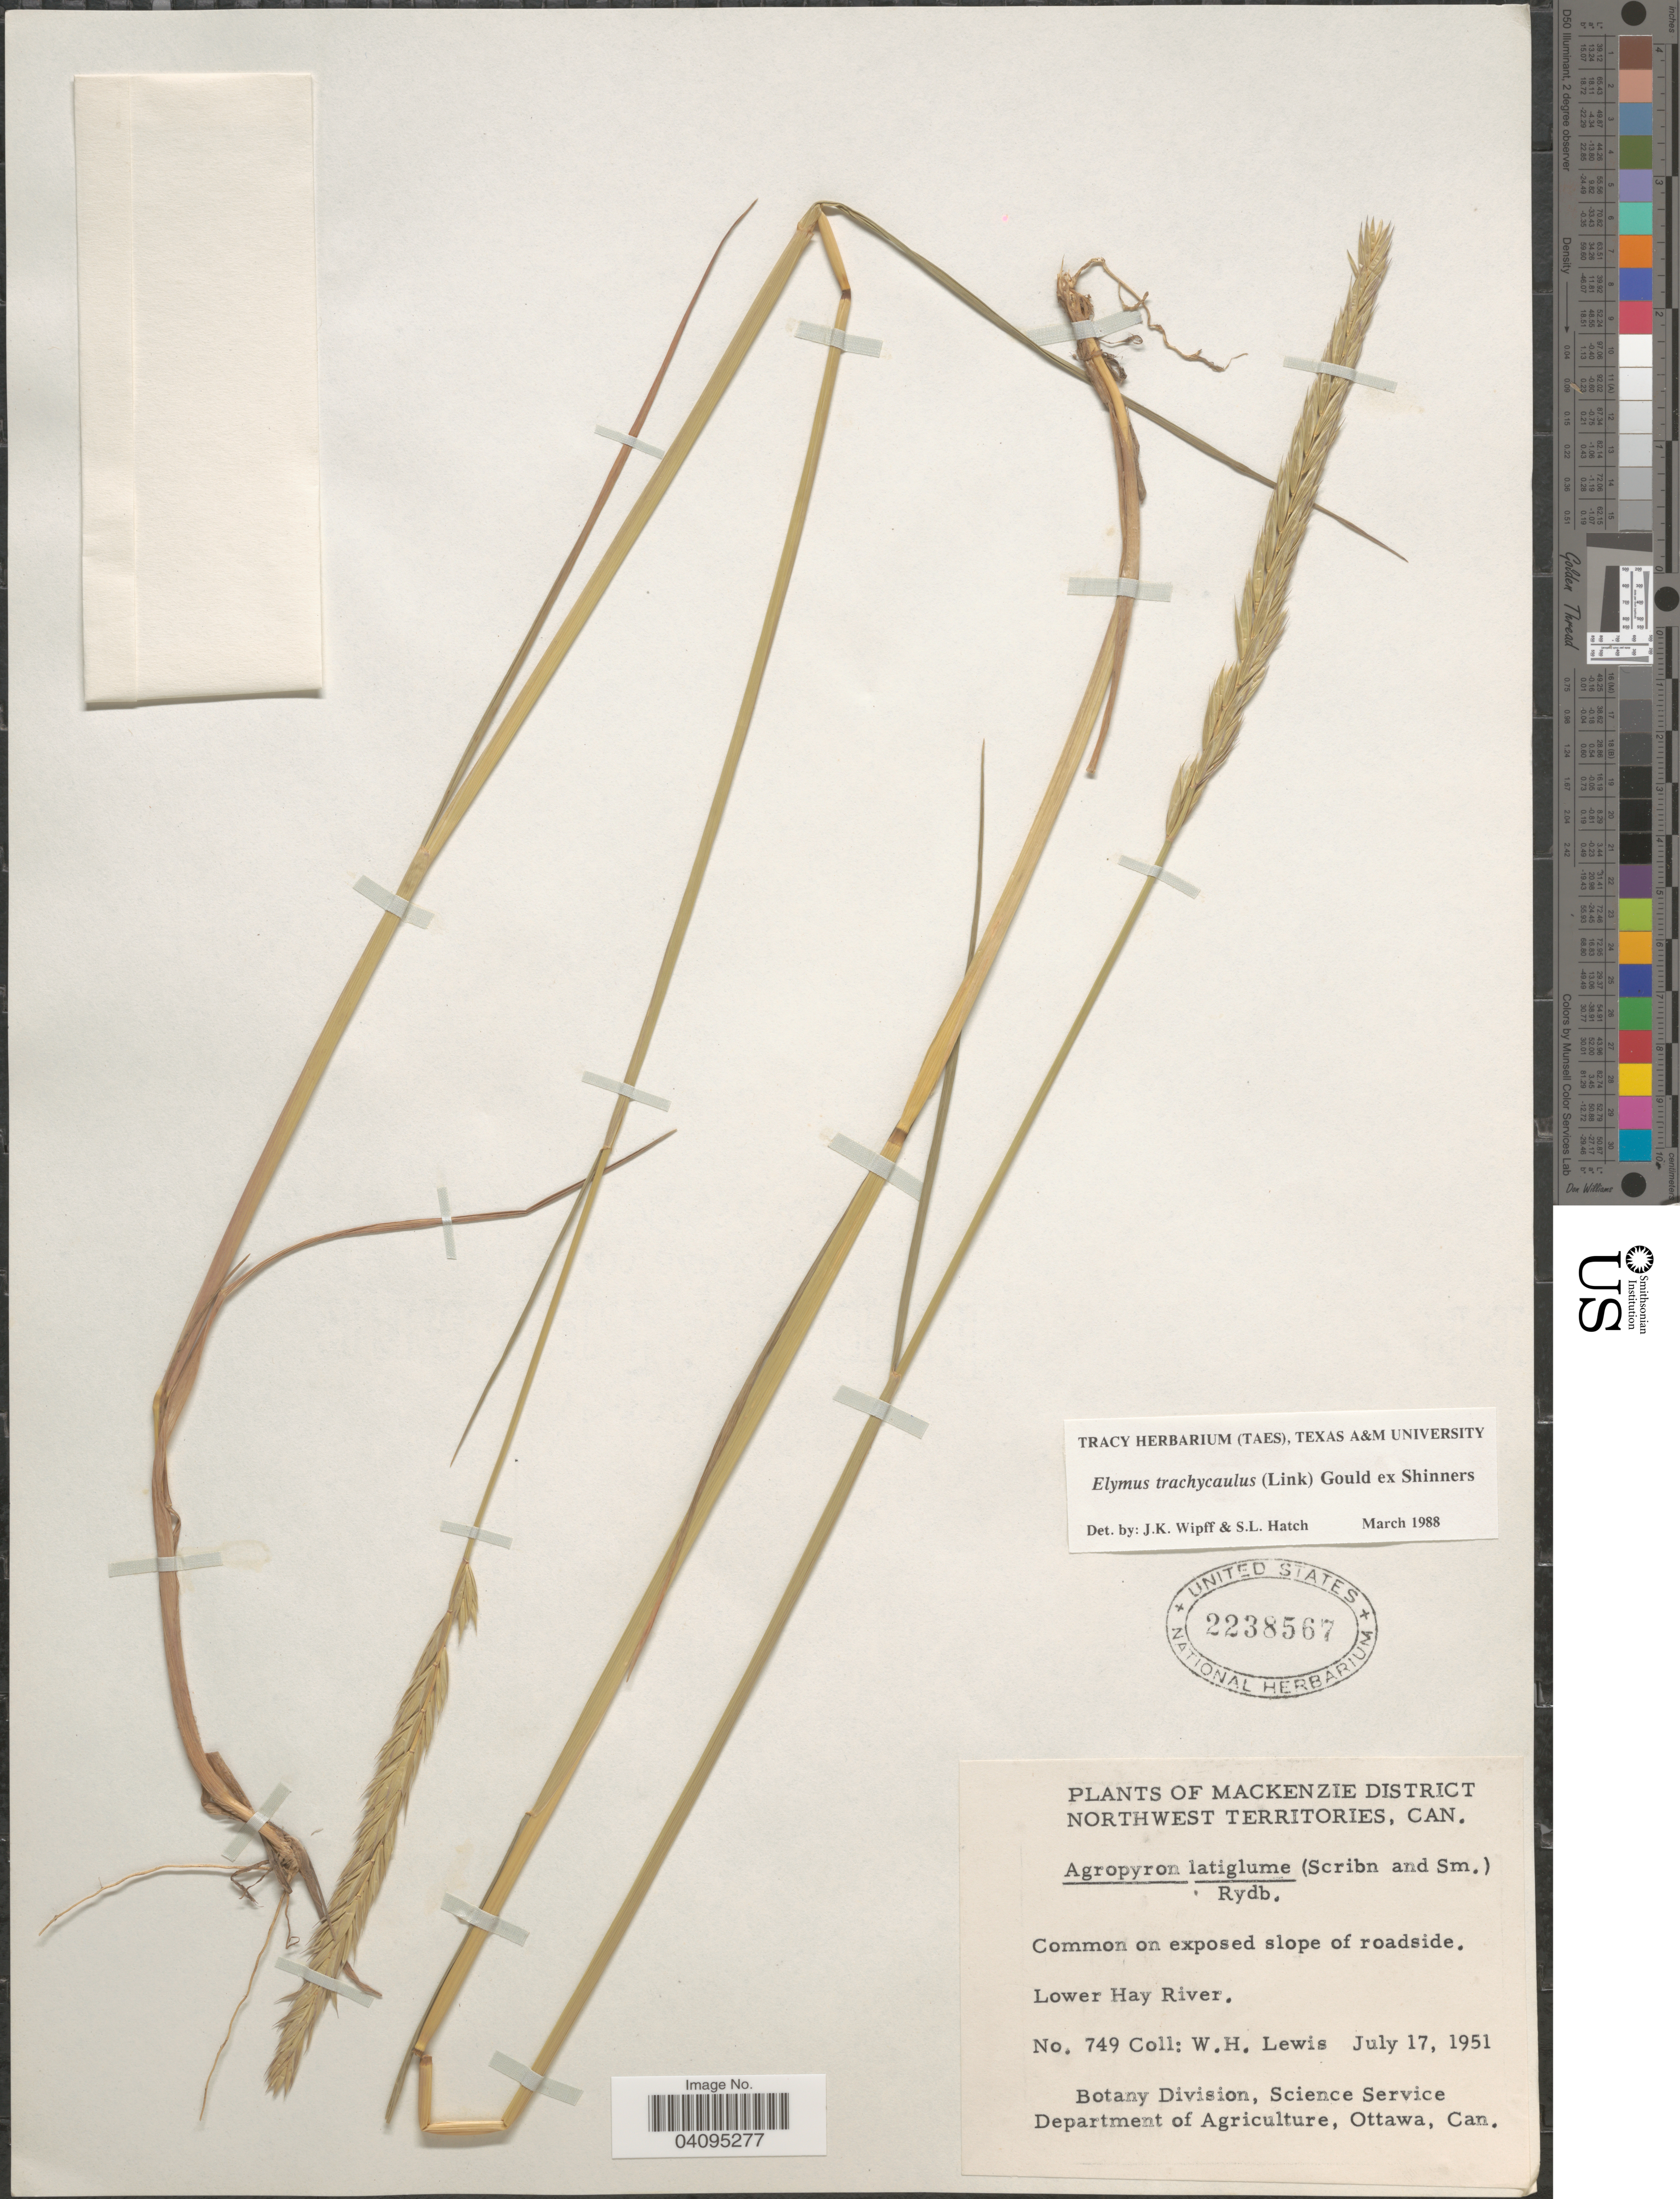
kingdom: Plantae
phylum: Tracheophyta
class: Liliopsida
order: Poales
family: Poaceae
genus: Elymus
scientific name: Elymus trachycaulus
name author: (Link) Gould ex Shinners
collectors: W. H. Lewis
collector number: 749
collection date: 1951-07-17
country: Canada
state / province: Northwest Territories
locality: Mackenzie District. Common on exposed slope of roadside. Lower Hay River.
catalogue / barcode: US 2238567